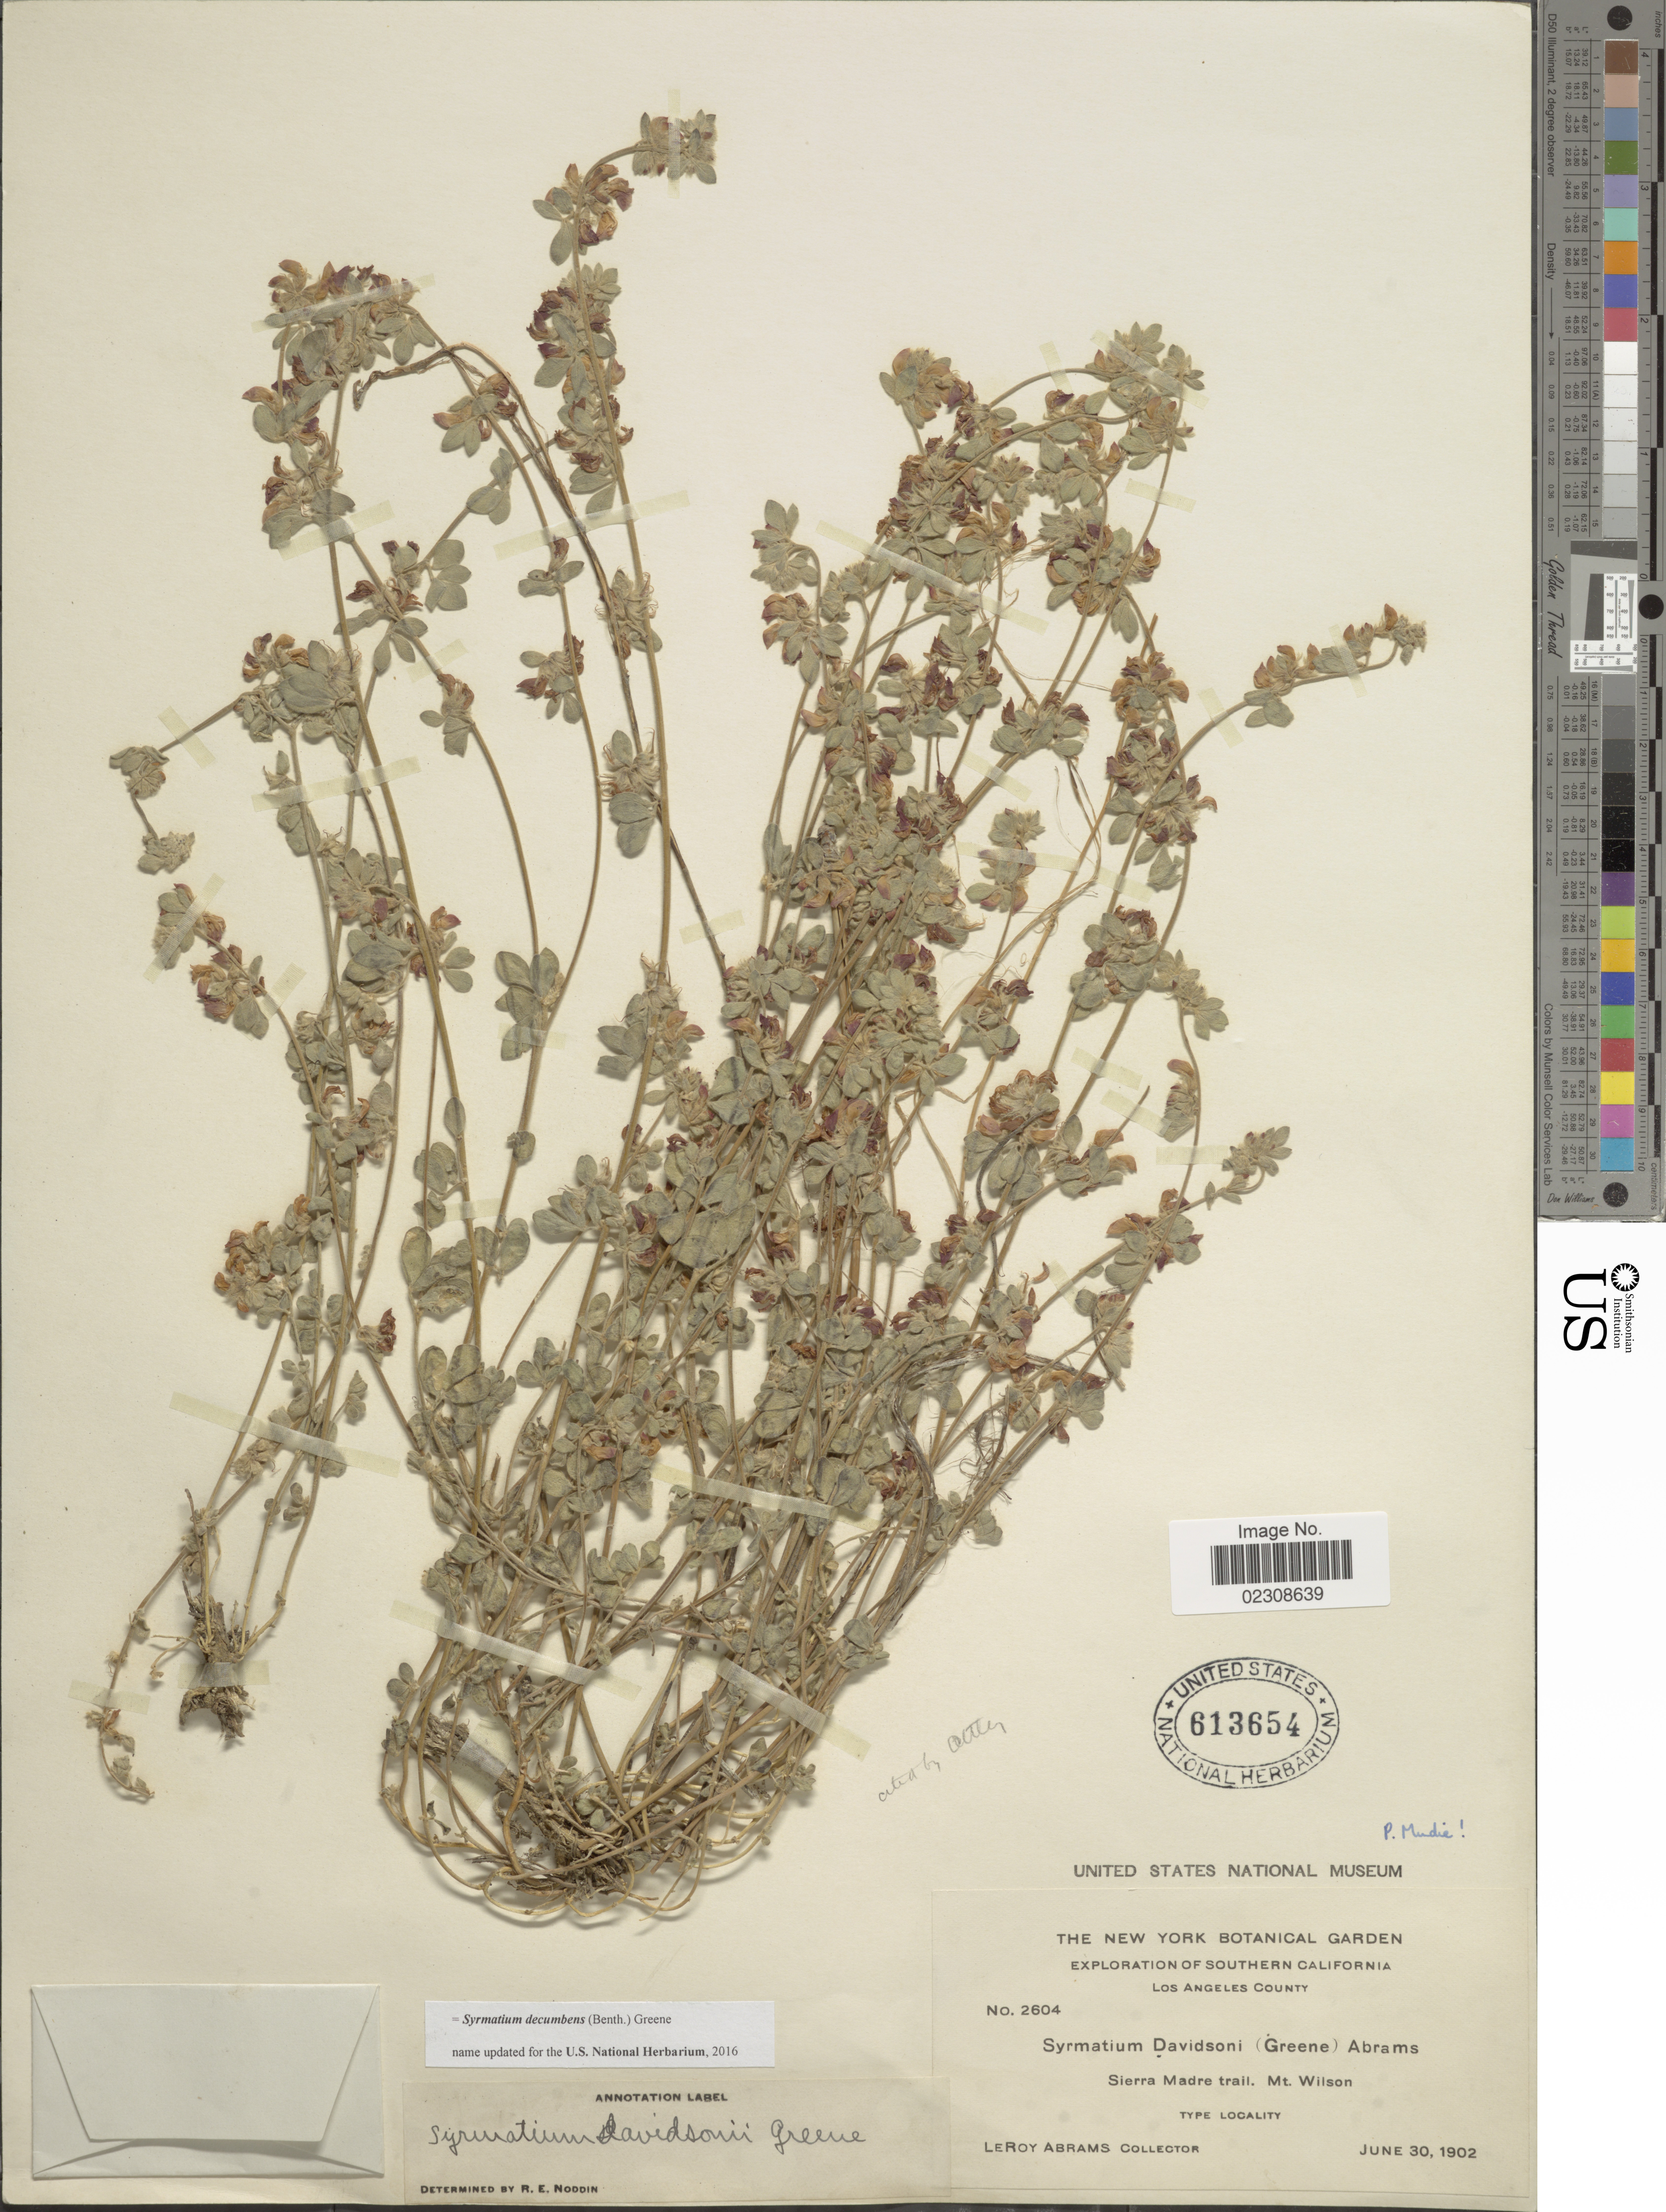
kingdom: Plantae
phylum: Tracheophyta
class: Magnoliopsida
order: Fabales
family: Fabaceae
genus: Syrmatium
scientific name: Syrmatium decumbens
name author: (Benth.) Greene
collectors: L. Abrams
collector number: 2604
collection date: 1902-06-30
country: United States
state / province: California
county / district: Los Angeles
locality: Southern California. Los Angeles County. Sierra Madre trail. Mt. Wilson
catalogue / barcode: US 613654